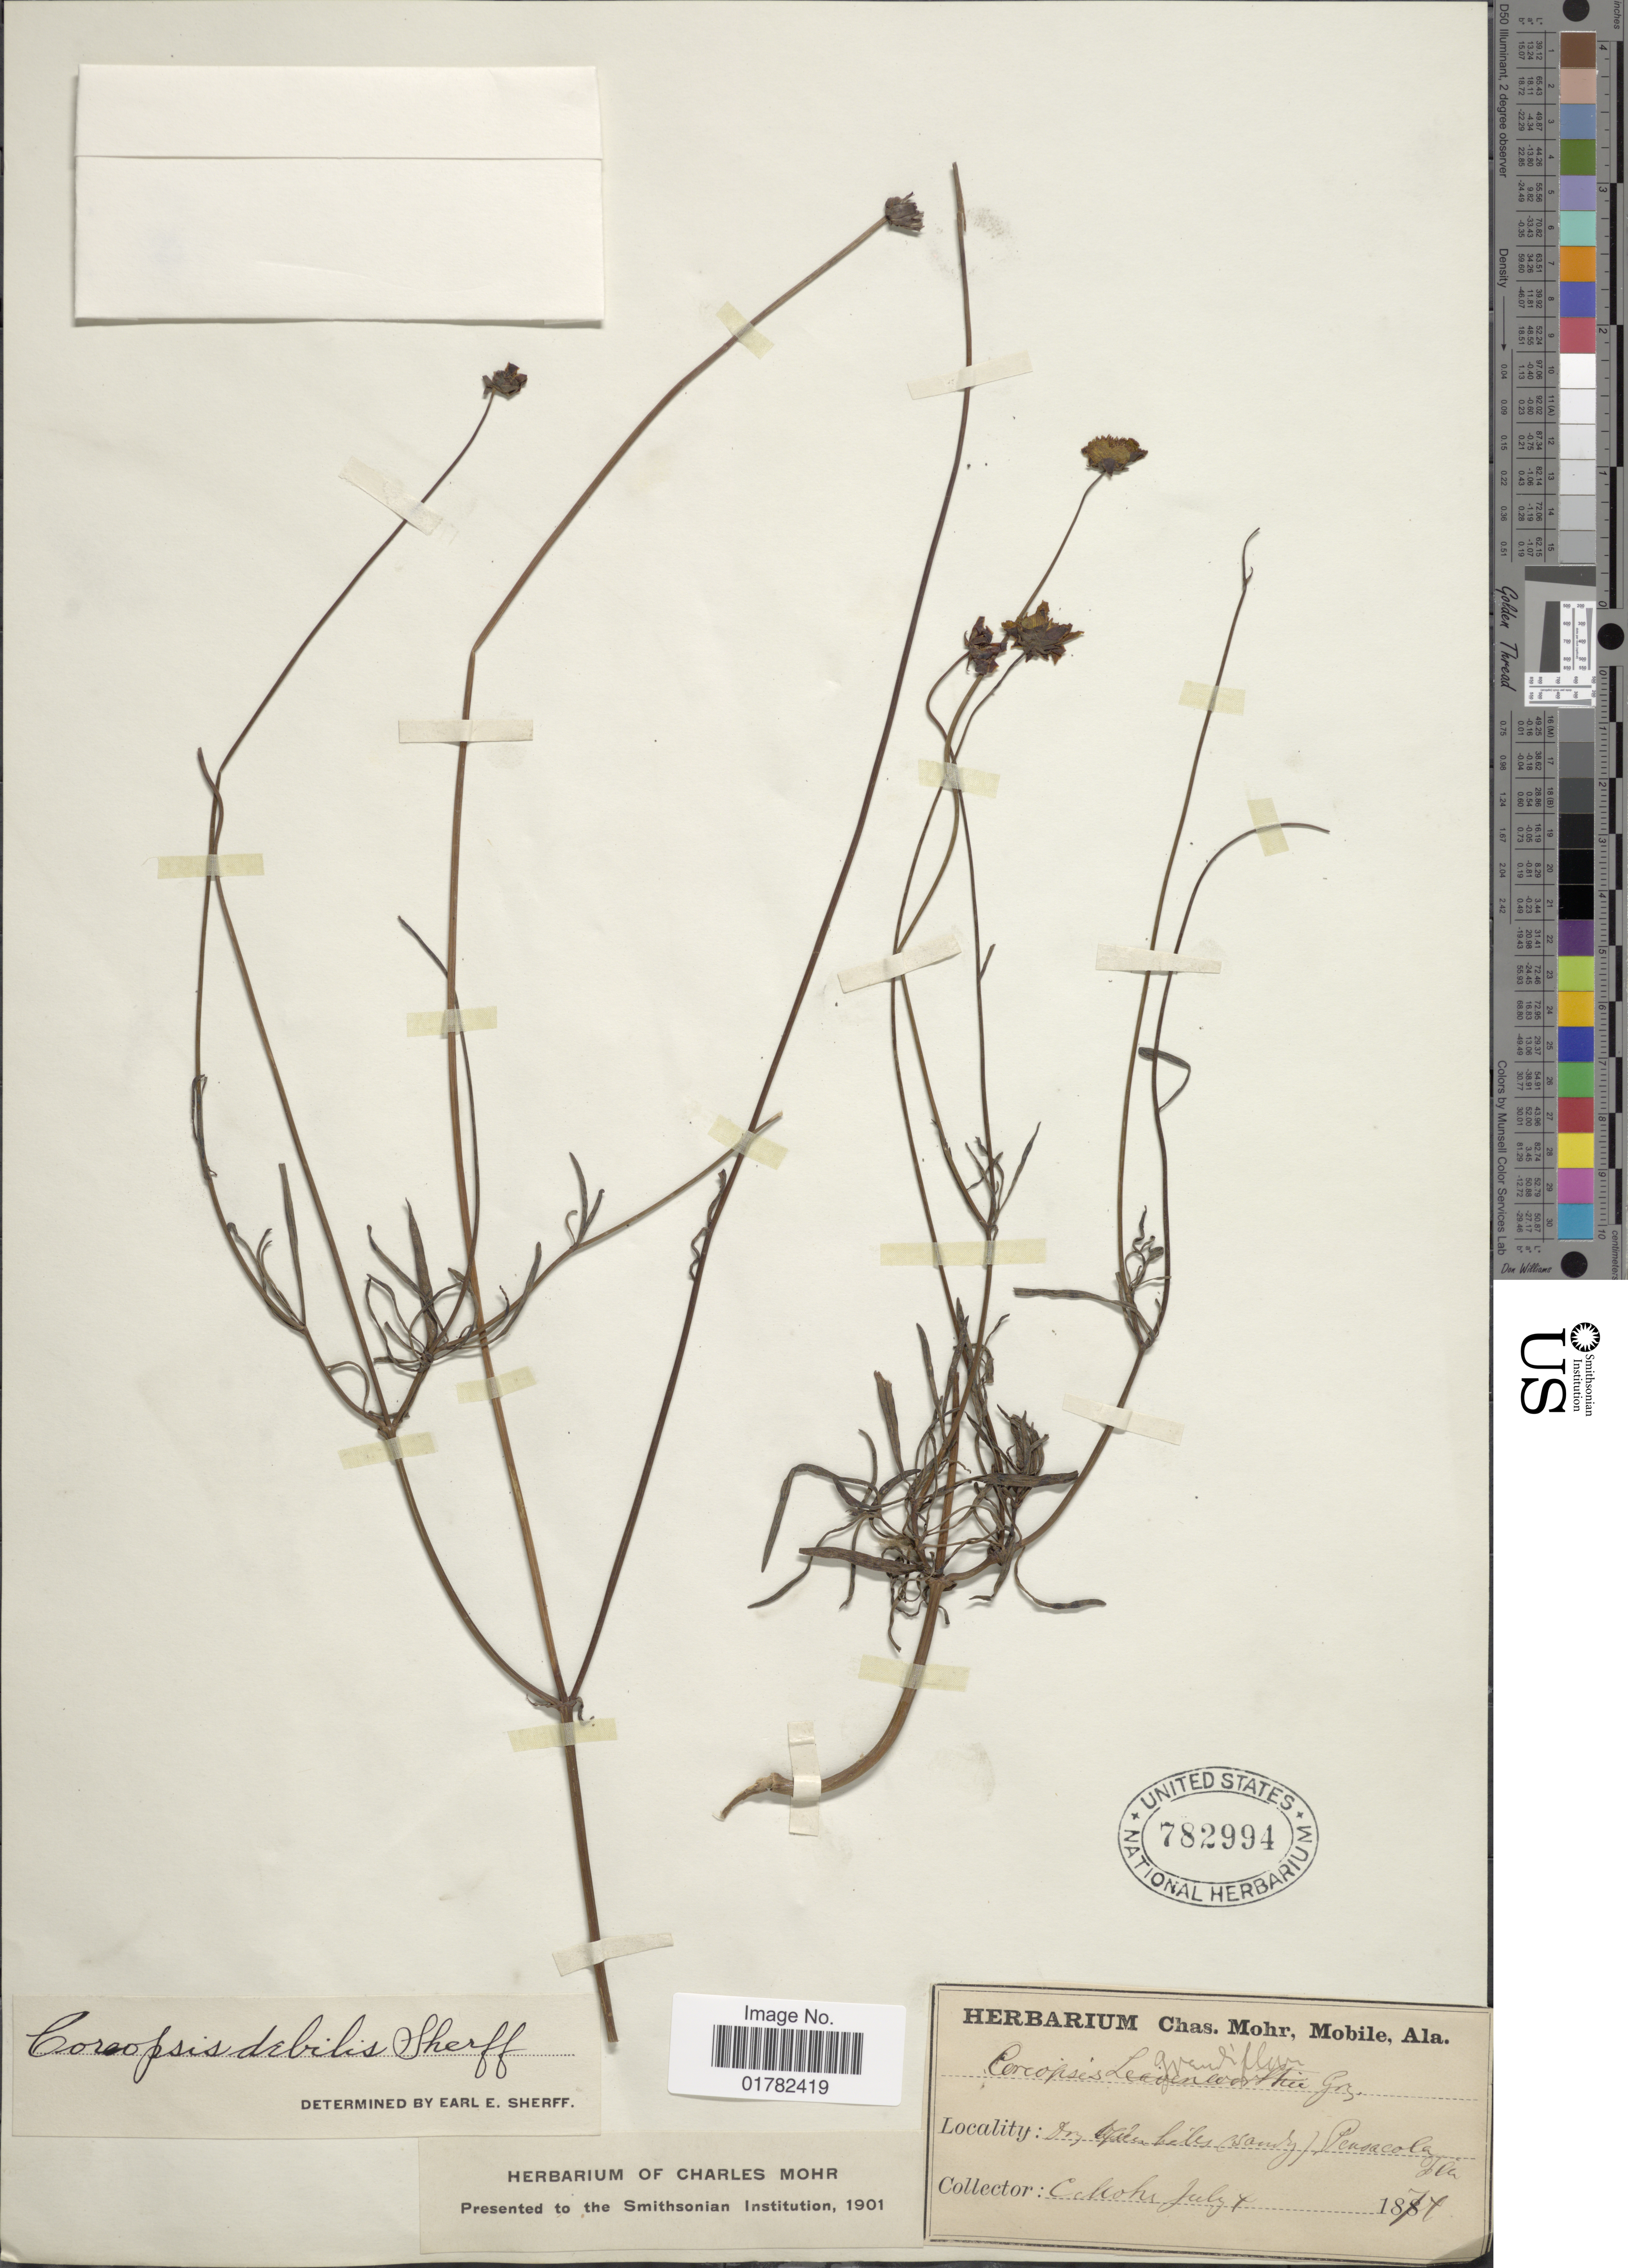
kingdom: Plantae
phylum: Tracheophyta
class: Magnoliopsida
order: Asterales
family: Asteraceae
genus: Coreopsis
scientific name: Coreopsis debilis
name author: Sherff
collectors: C. T. Mohr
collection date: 1877-07-07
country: United States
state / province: Florida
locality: Dry open hills (sandy) Pensacola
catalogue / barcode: US 782994